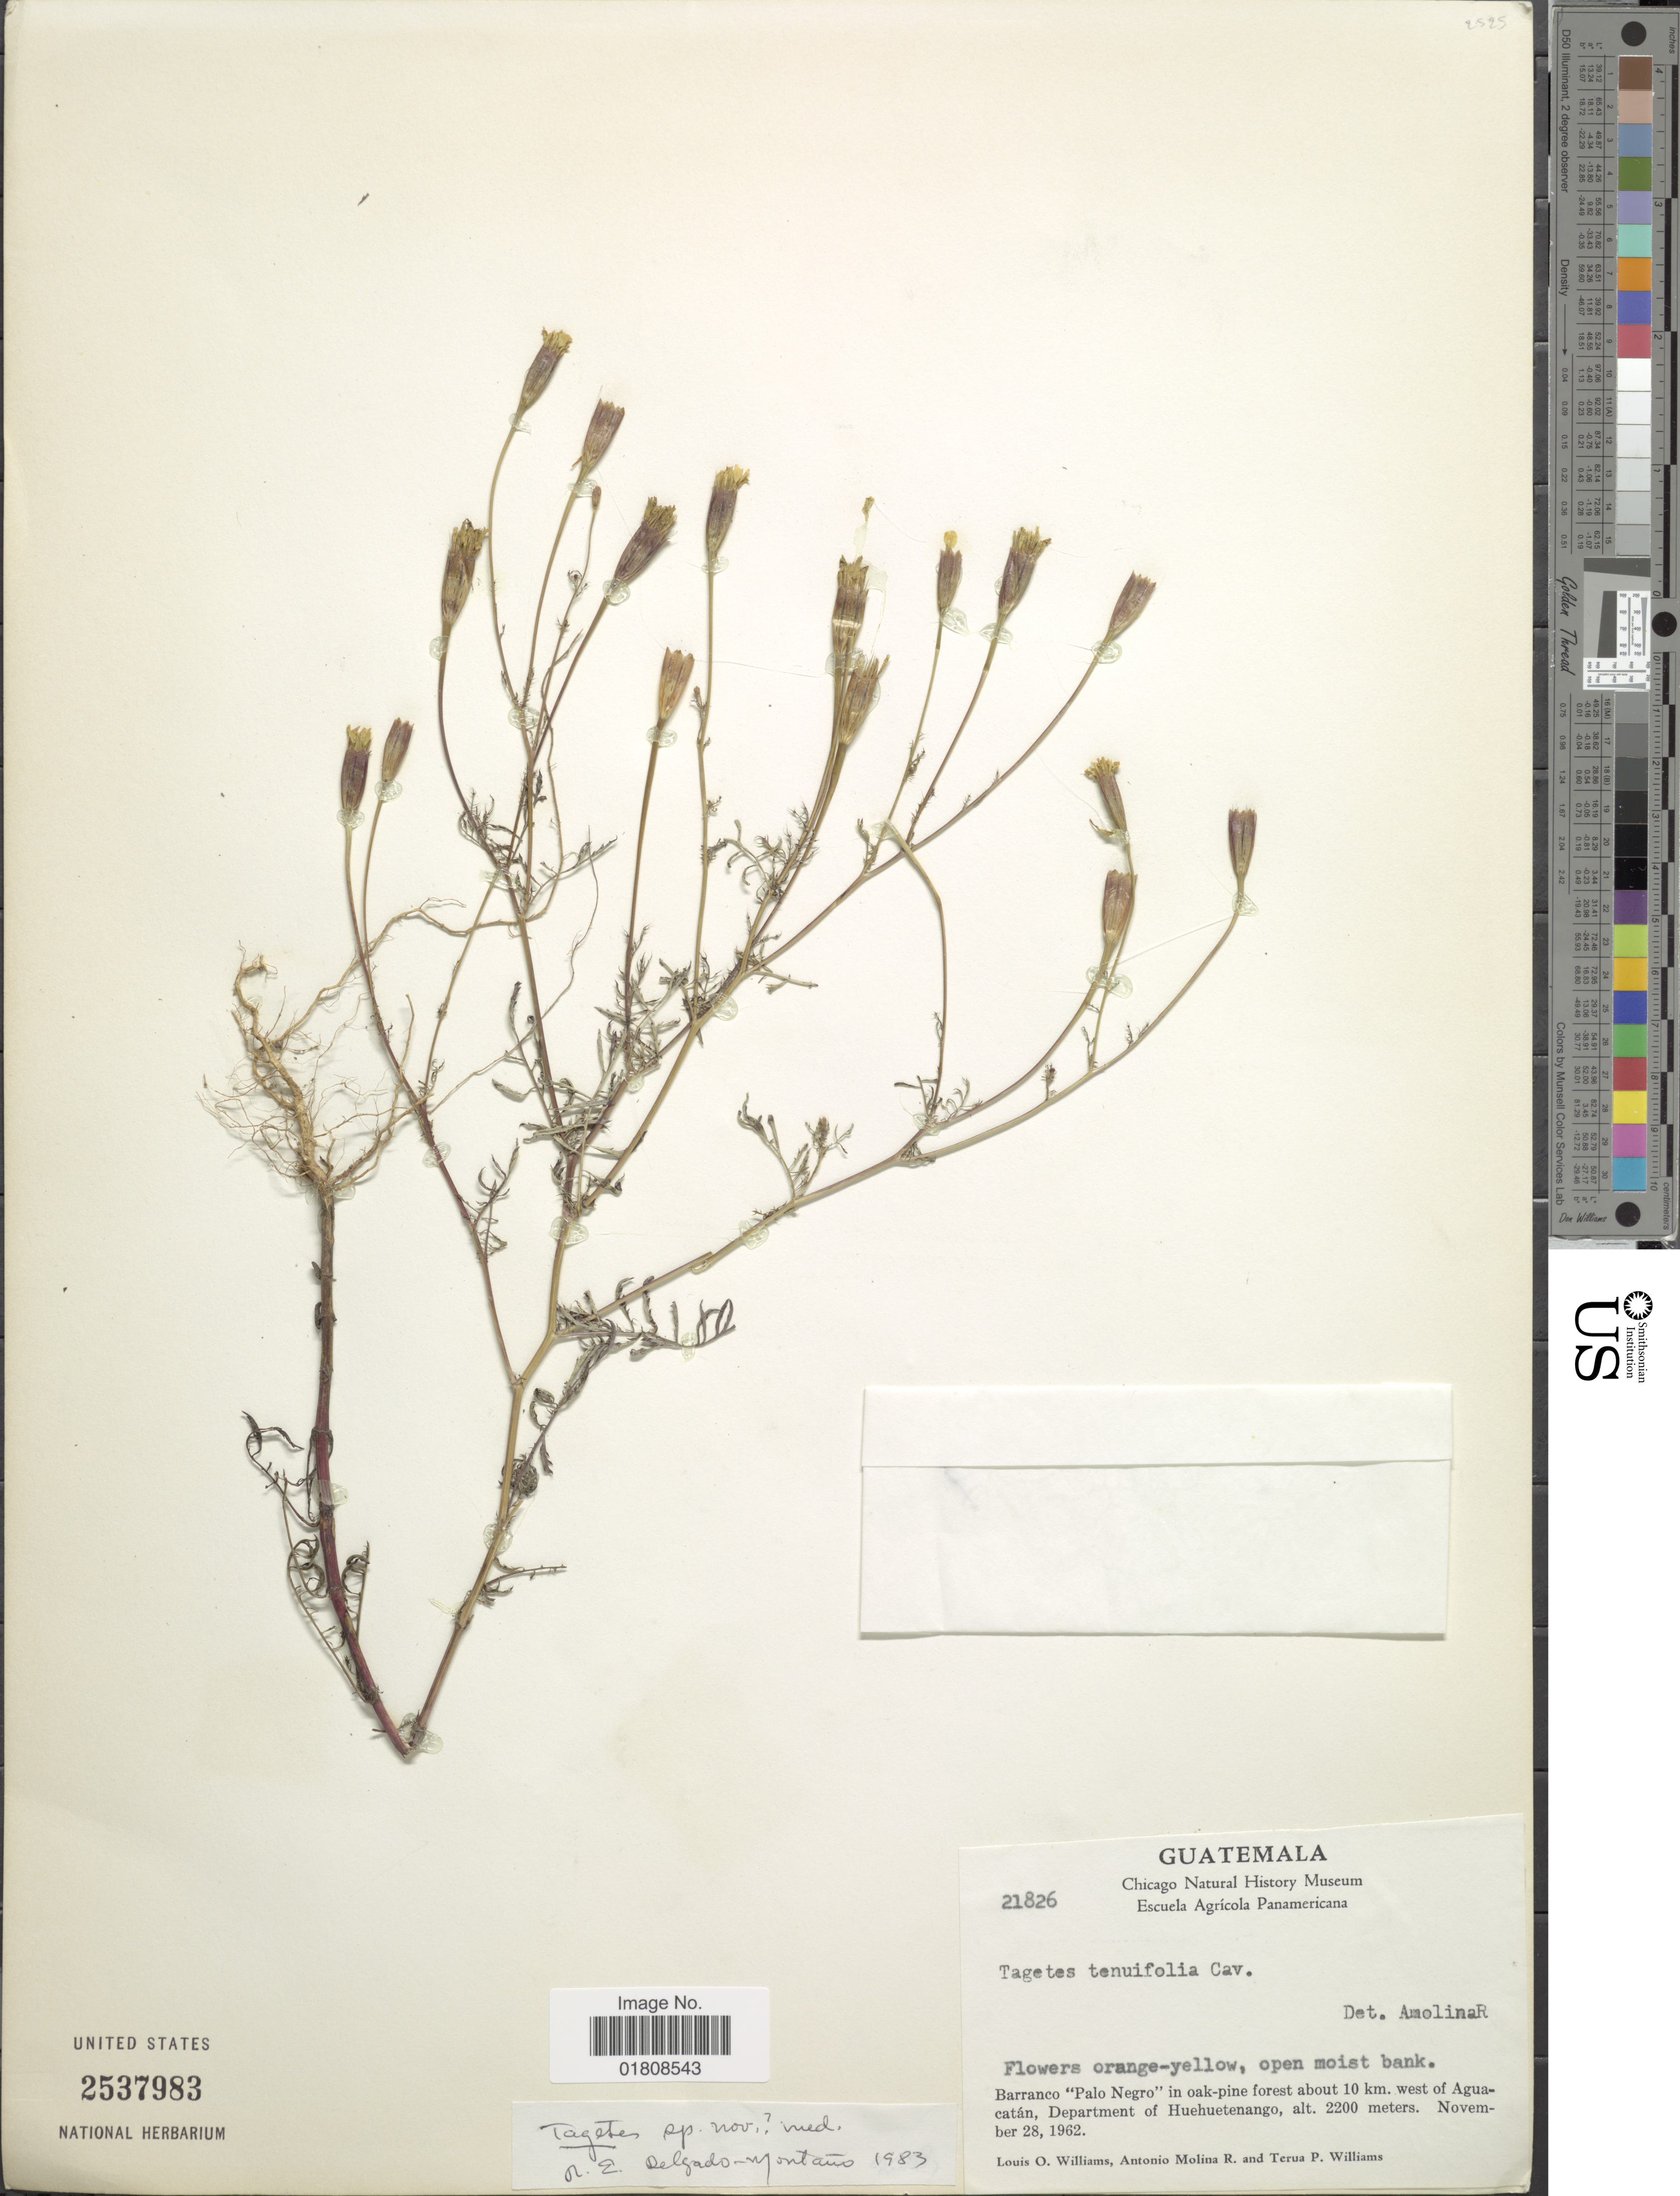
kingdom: Plantae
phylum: Tracheophyta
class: Magnoliopsida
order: Asterales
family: Asteraceae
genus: Tagetes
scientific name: Tagetes sp.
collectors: L. O. Williams, A. Molina R. & T. P. Williams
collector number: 21826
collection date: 1962-11-28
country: Guatemala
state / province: Huehuetenango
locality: Barranco Palo Negro in oak-pineforestabout 10 km west of Aguacatan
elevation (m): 2200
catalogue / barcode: US 2537983